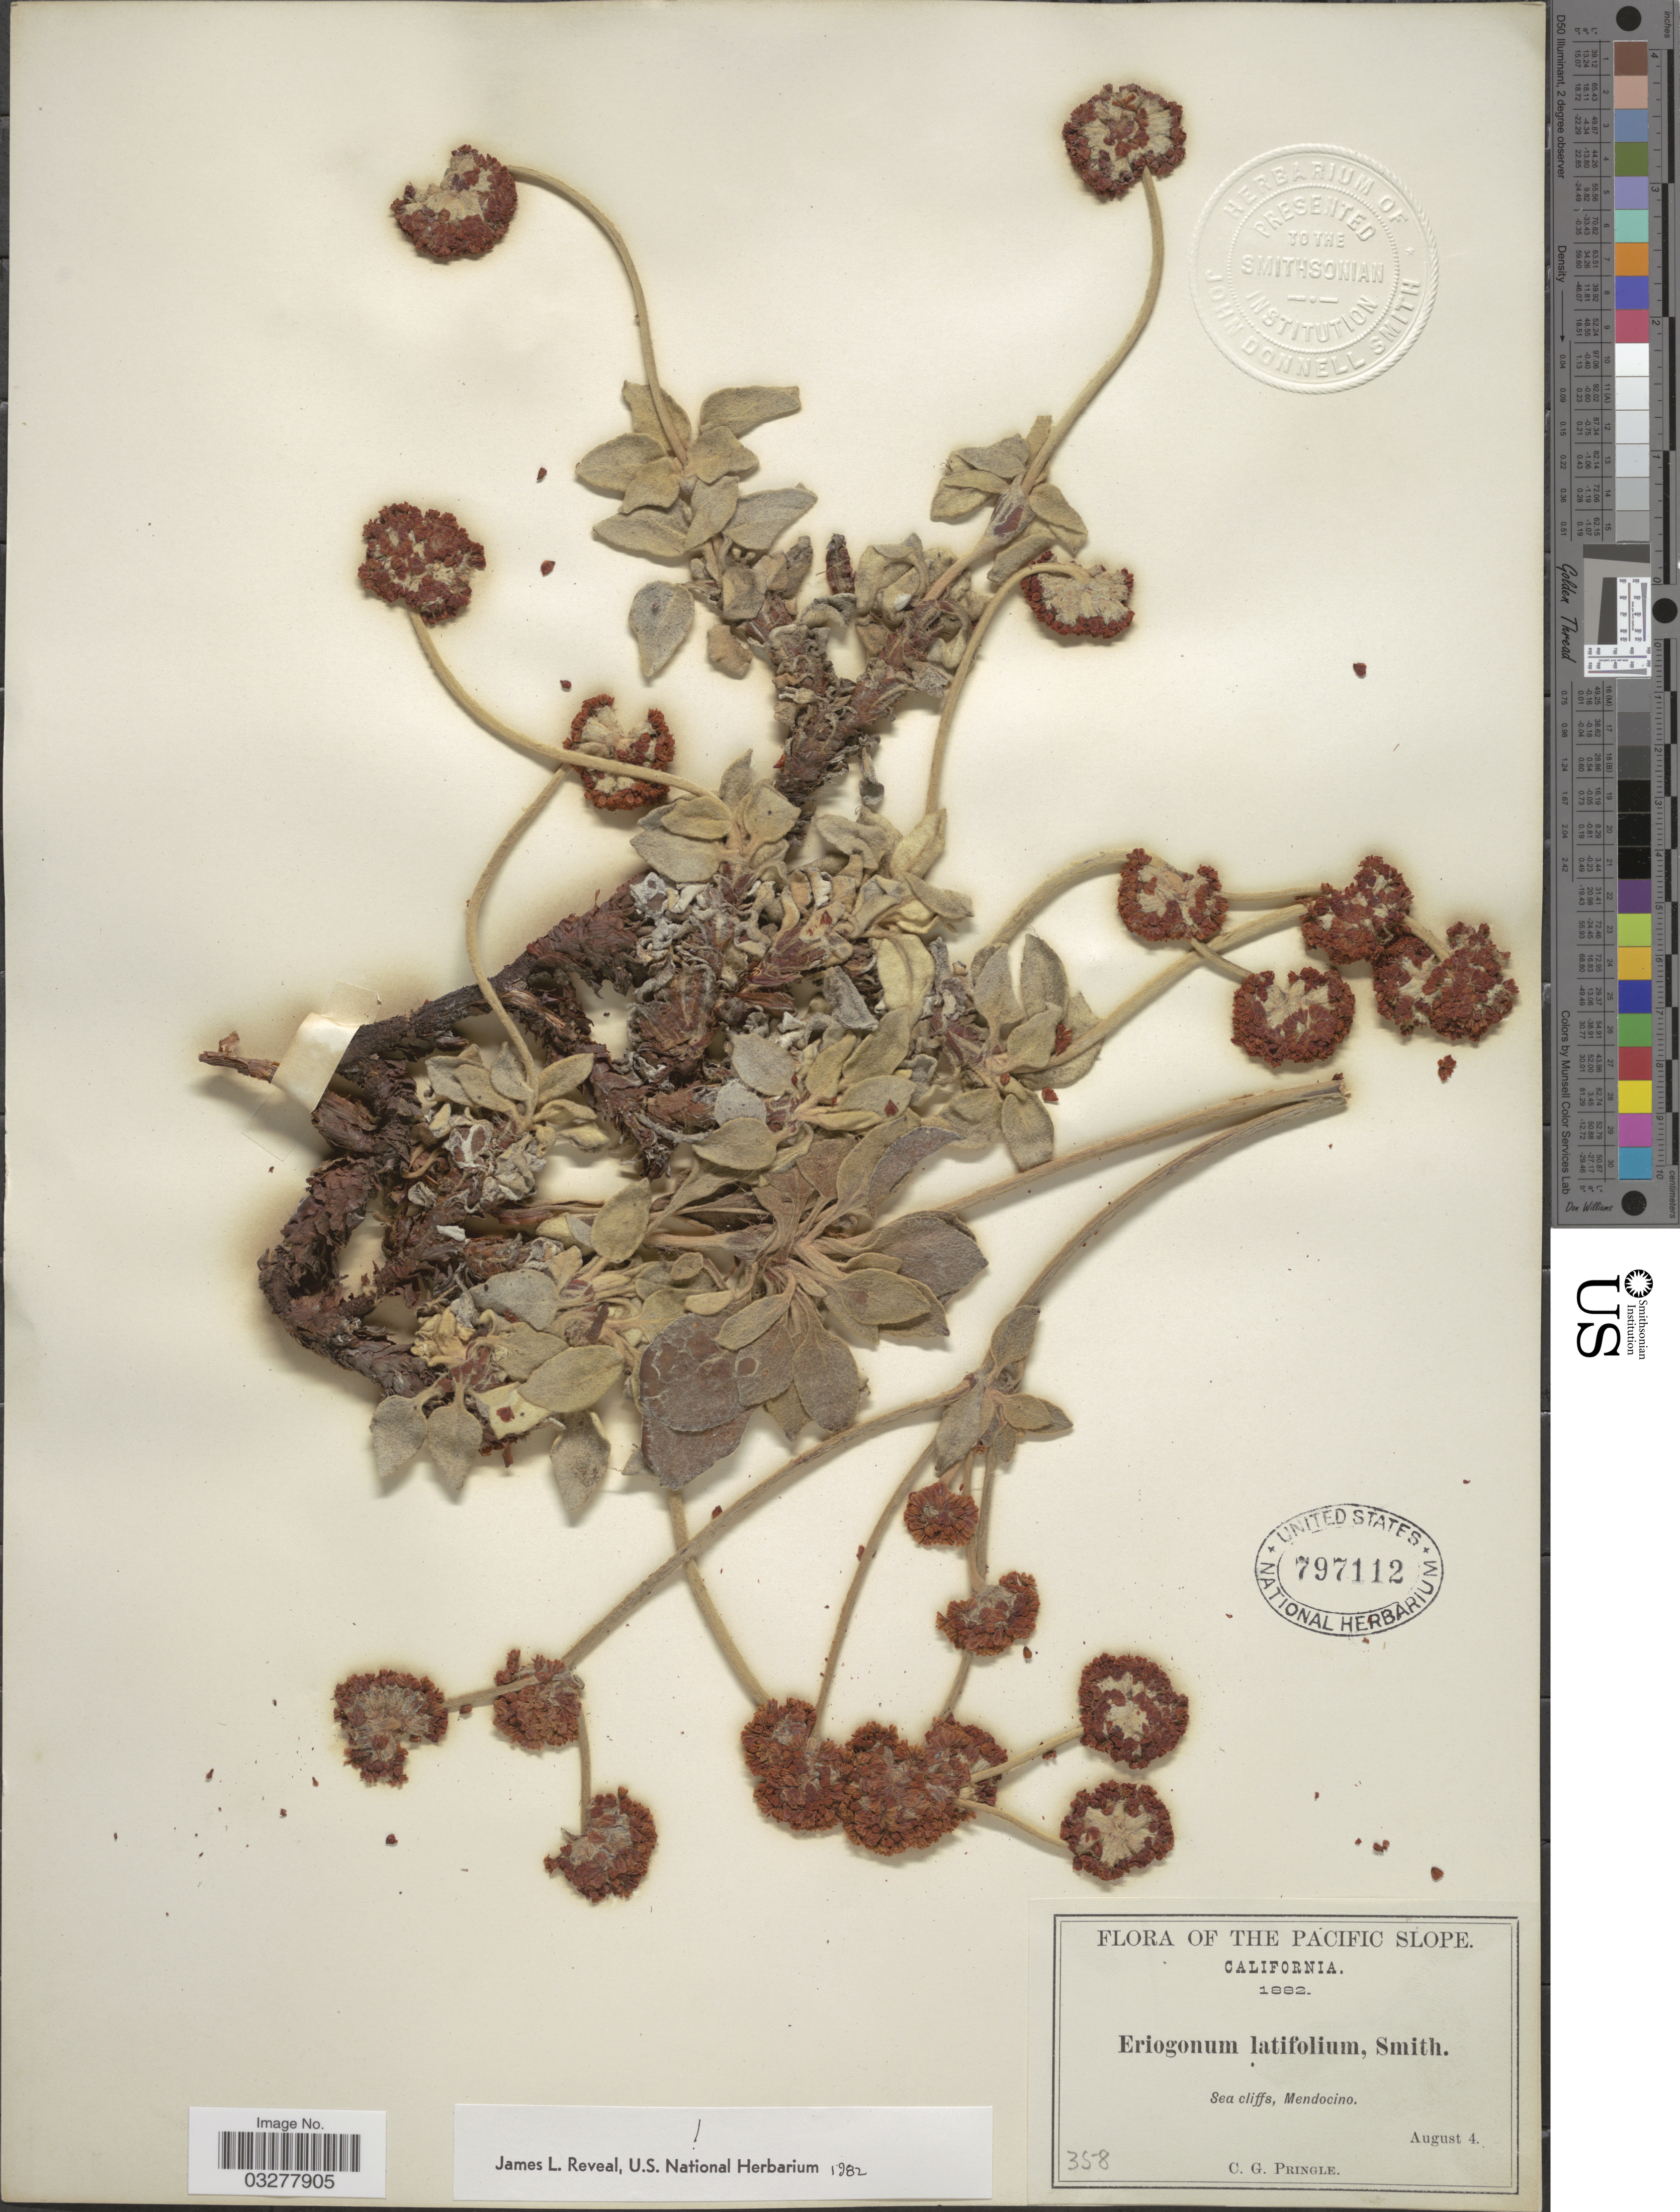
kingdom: Plantae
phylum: Tracheophyta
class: Magnoliopsida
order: Caryophyllales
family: Polygonaceae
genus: Eriogonum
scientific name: Eriogonum latifolium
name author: Sm.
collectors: C. G. Pringle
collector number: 358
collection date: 1882-08-04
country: United States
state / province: California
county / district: Mendocino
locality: Pacific Slope. Sea cliffs, Mendocino.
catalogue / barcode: US 797112